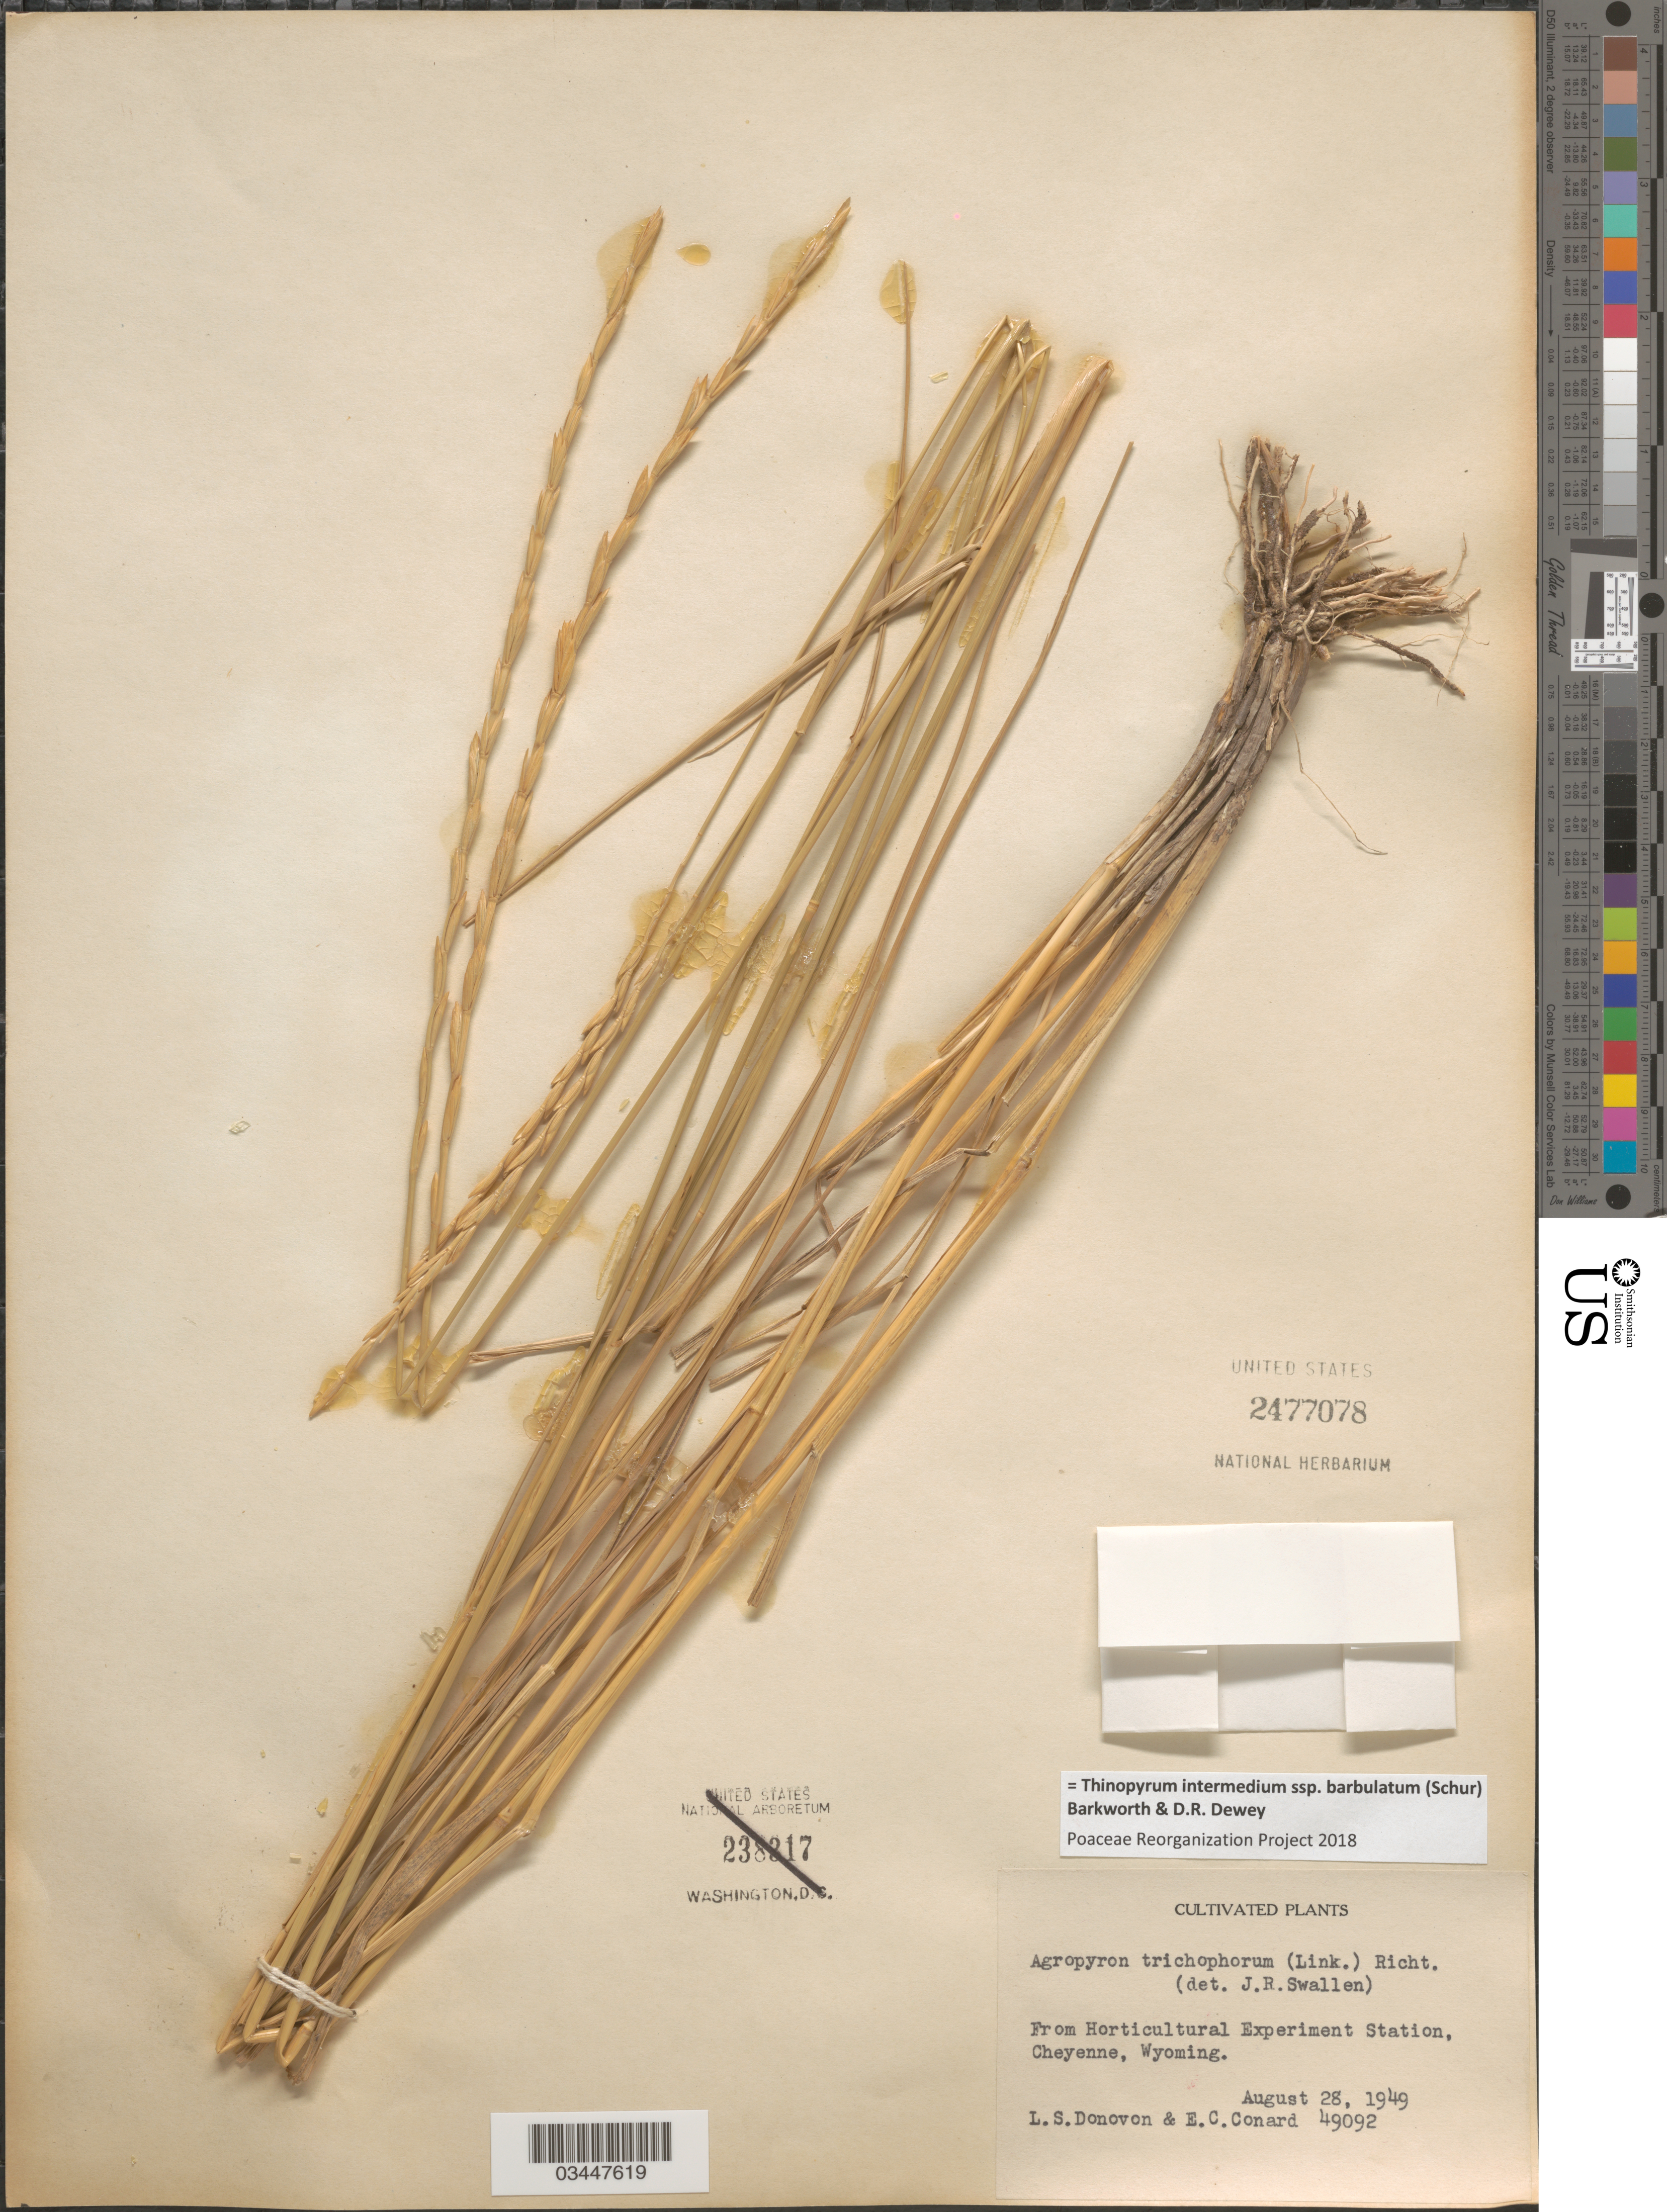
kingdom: Plantae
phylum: Tracheophyta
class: Liliopsida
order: Poales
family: Poaceae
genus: Thinopyrum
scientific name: Thinopyrum intermedium subsp. barbulatum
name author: (Schur) Barkworth & Dewey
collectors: L. Donovon & E. Conard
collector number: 49092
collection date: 1949-08-28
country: United States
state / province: Wyoming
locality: From Horticultural Experiment Station, Cheyenne.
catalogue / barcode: US 2477078